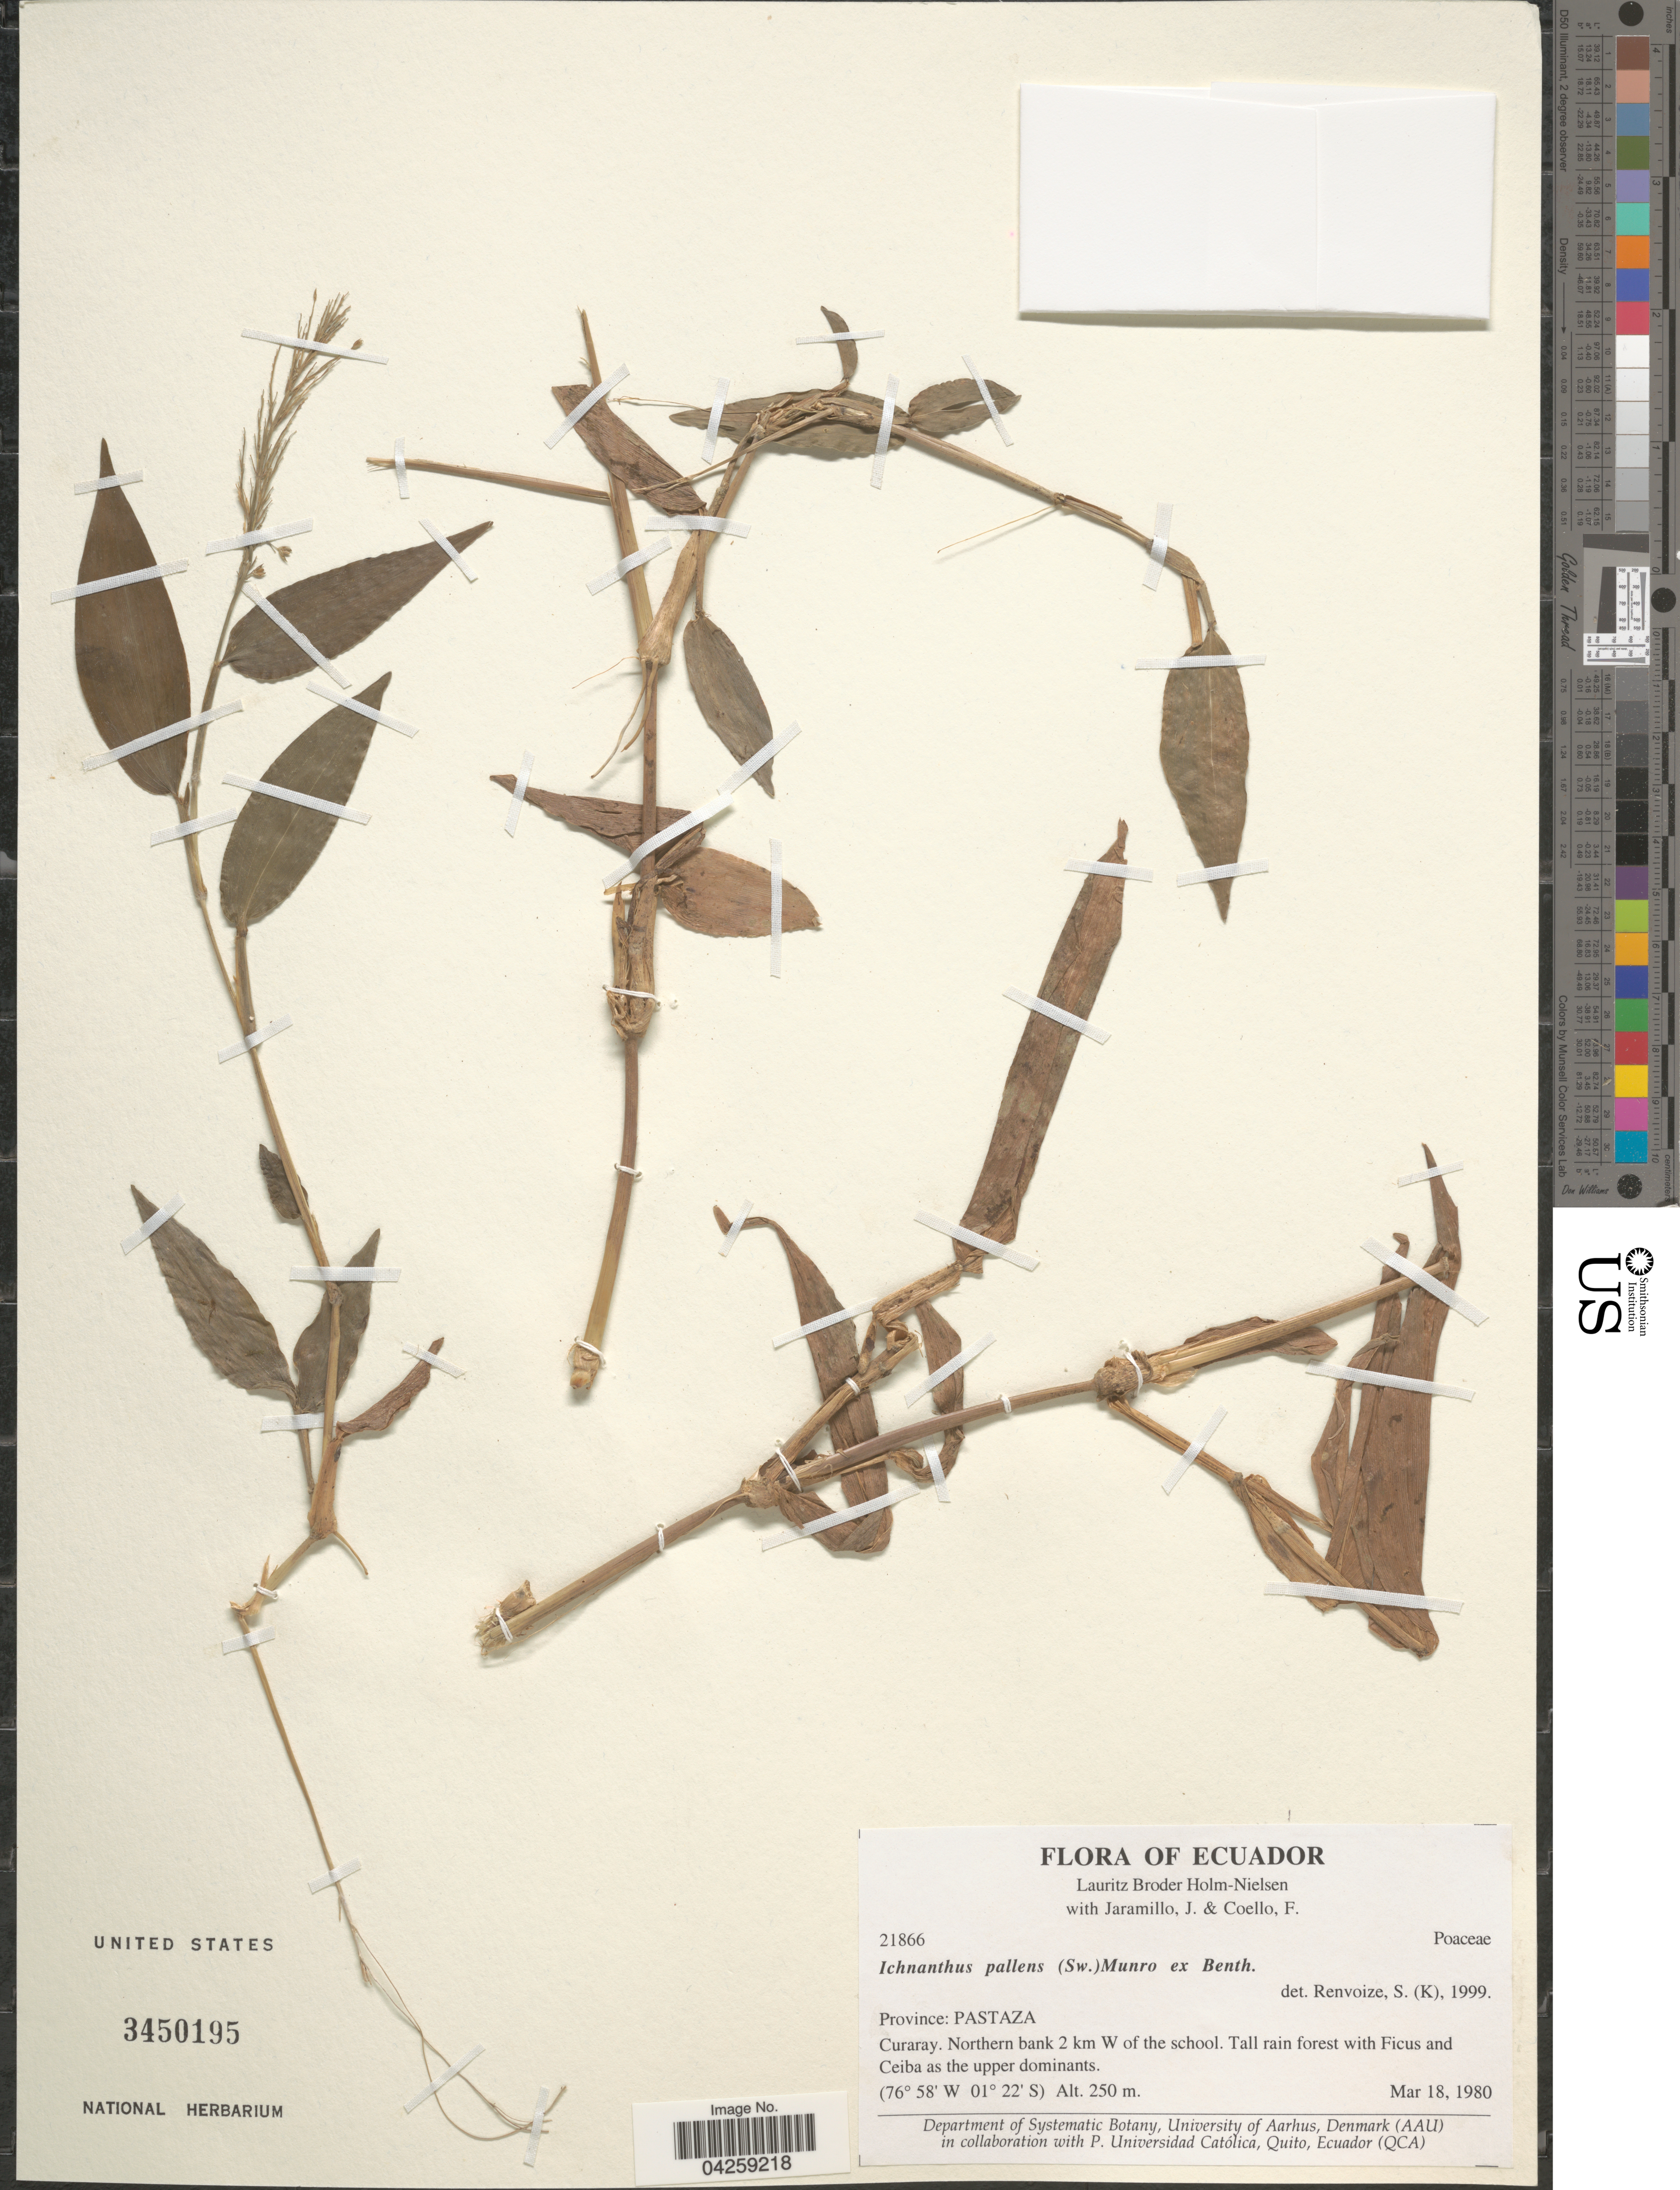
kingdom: Plantae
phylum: Tracheophyta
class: Liliopsida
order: Poales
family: Poaceae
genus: Ichnanthus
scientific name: Ichnanthus pallens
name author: (Sw.) Munro ex Benth.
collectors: L. B. Holm-Nielsen, J. Jaramillo & F. Coello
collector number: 21866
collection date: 1980-03-18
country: Ecuador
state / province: Pastaza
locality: Curaray. Northern bank 2 km W of the School.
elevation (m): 250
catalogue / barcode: US 3450195